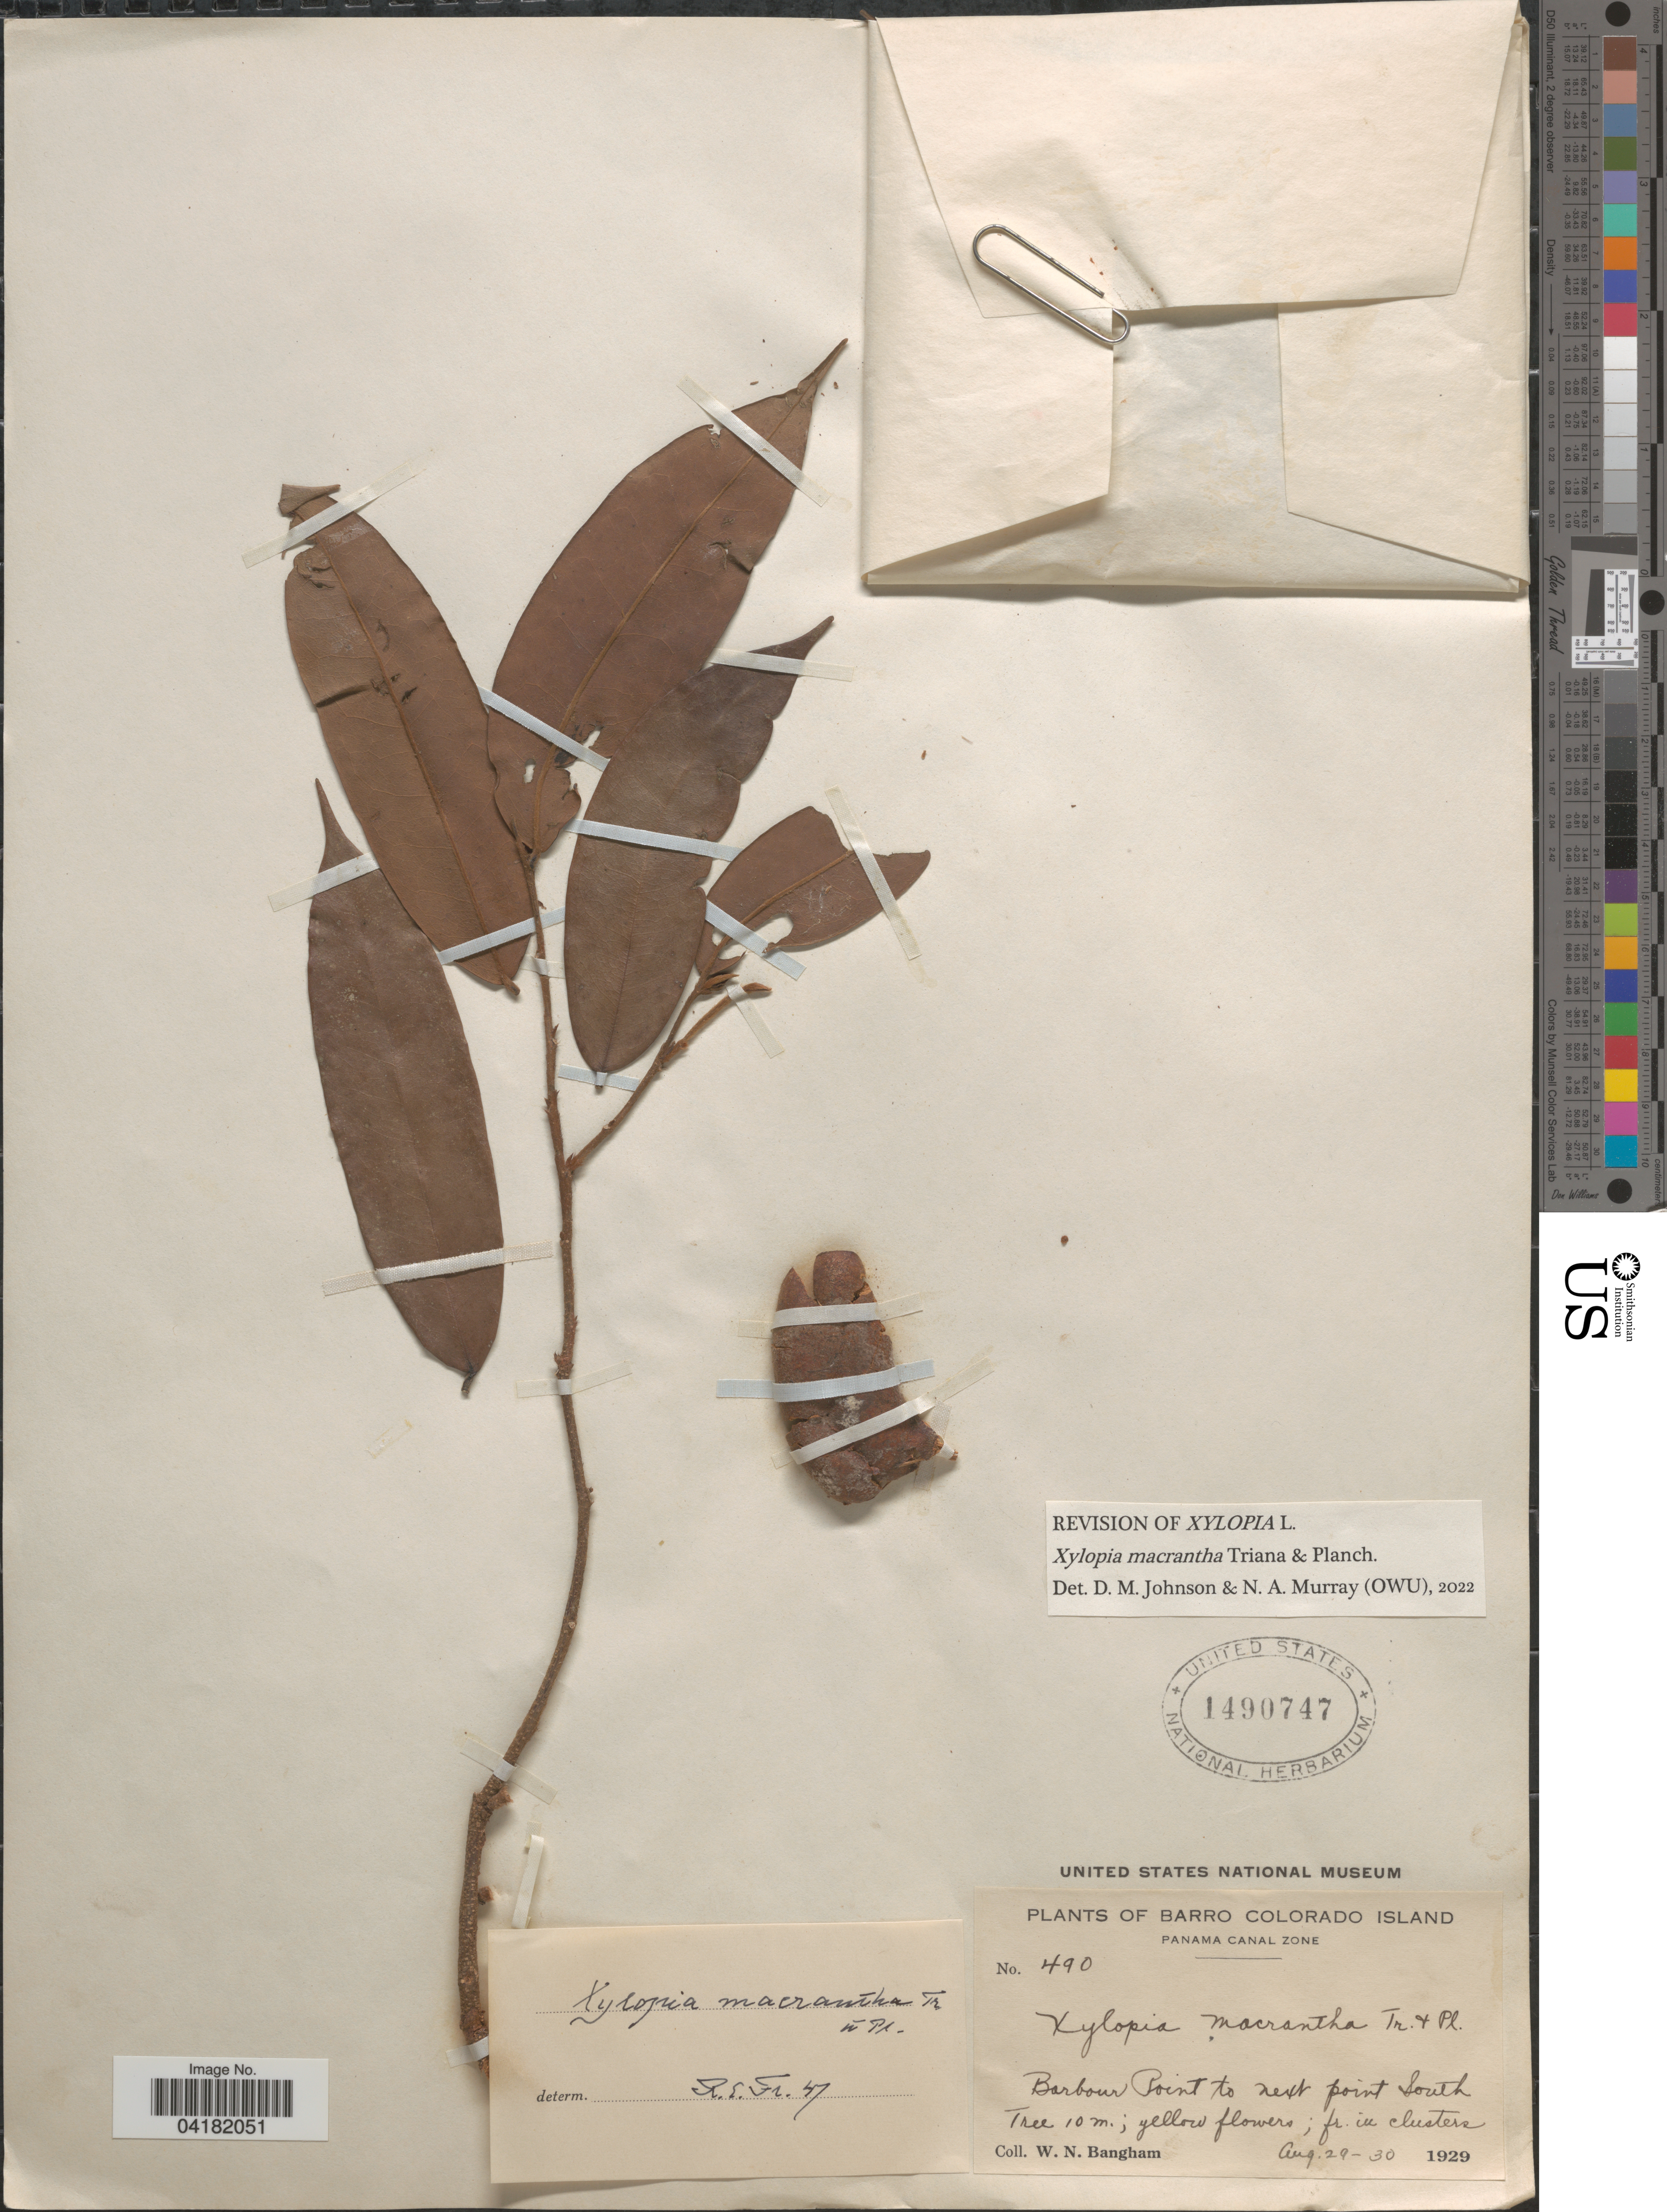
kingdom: Plantae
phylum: Tracheophyta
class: Magnoliopsida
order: Magnoliales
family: Annonaceae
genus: Xylopia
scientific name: Xylopia macrantha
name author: Planch. & Triana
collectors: W. Bangham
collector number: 490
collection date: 1929-08-29/1929-08-30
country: Panama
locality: Barro Colorado Island. Panama Canal Zone. Barbour Point to next point South.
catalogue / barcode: US 1490747